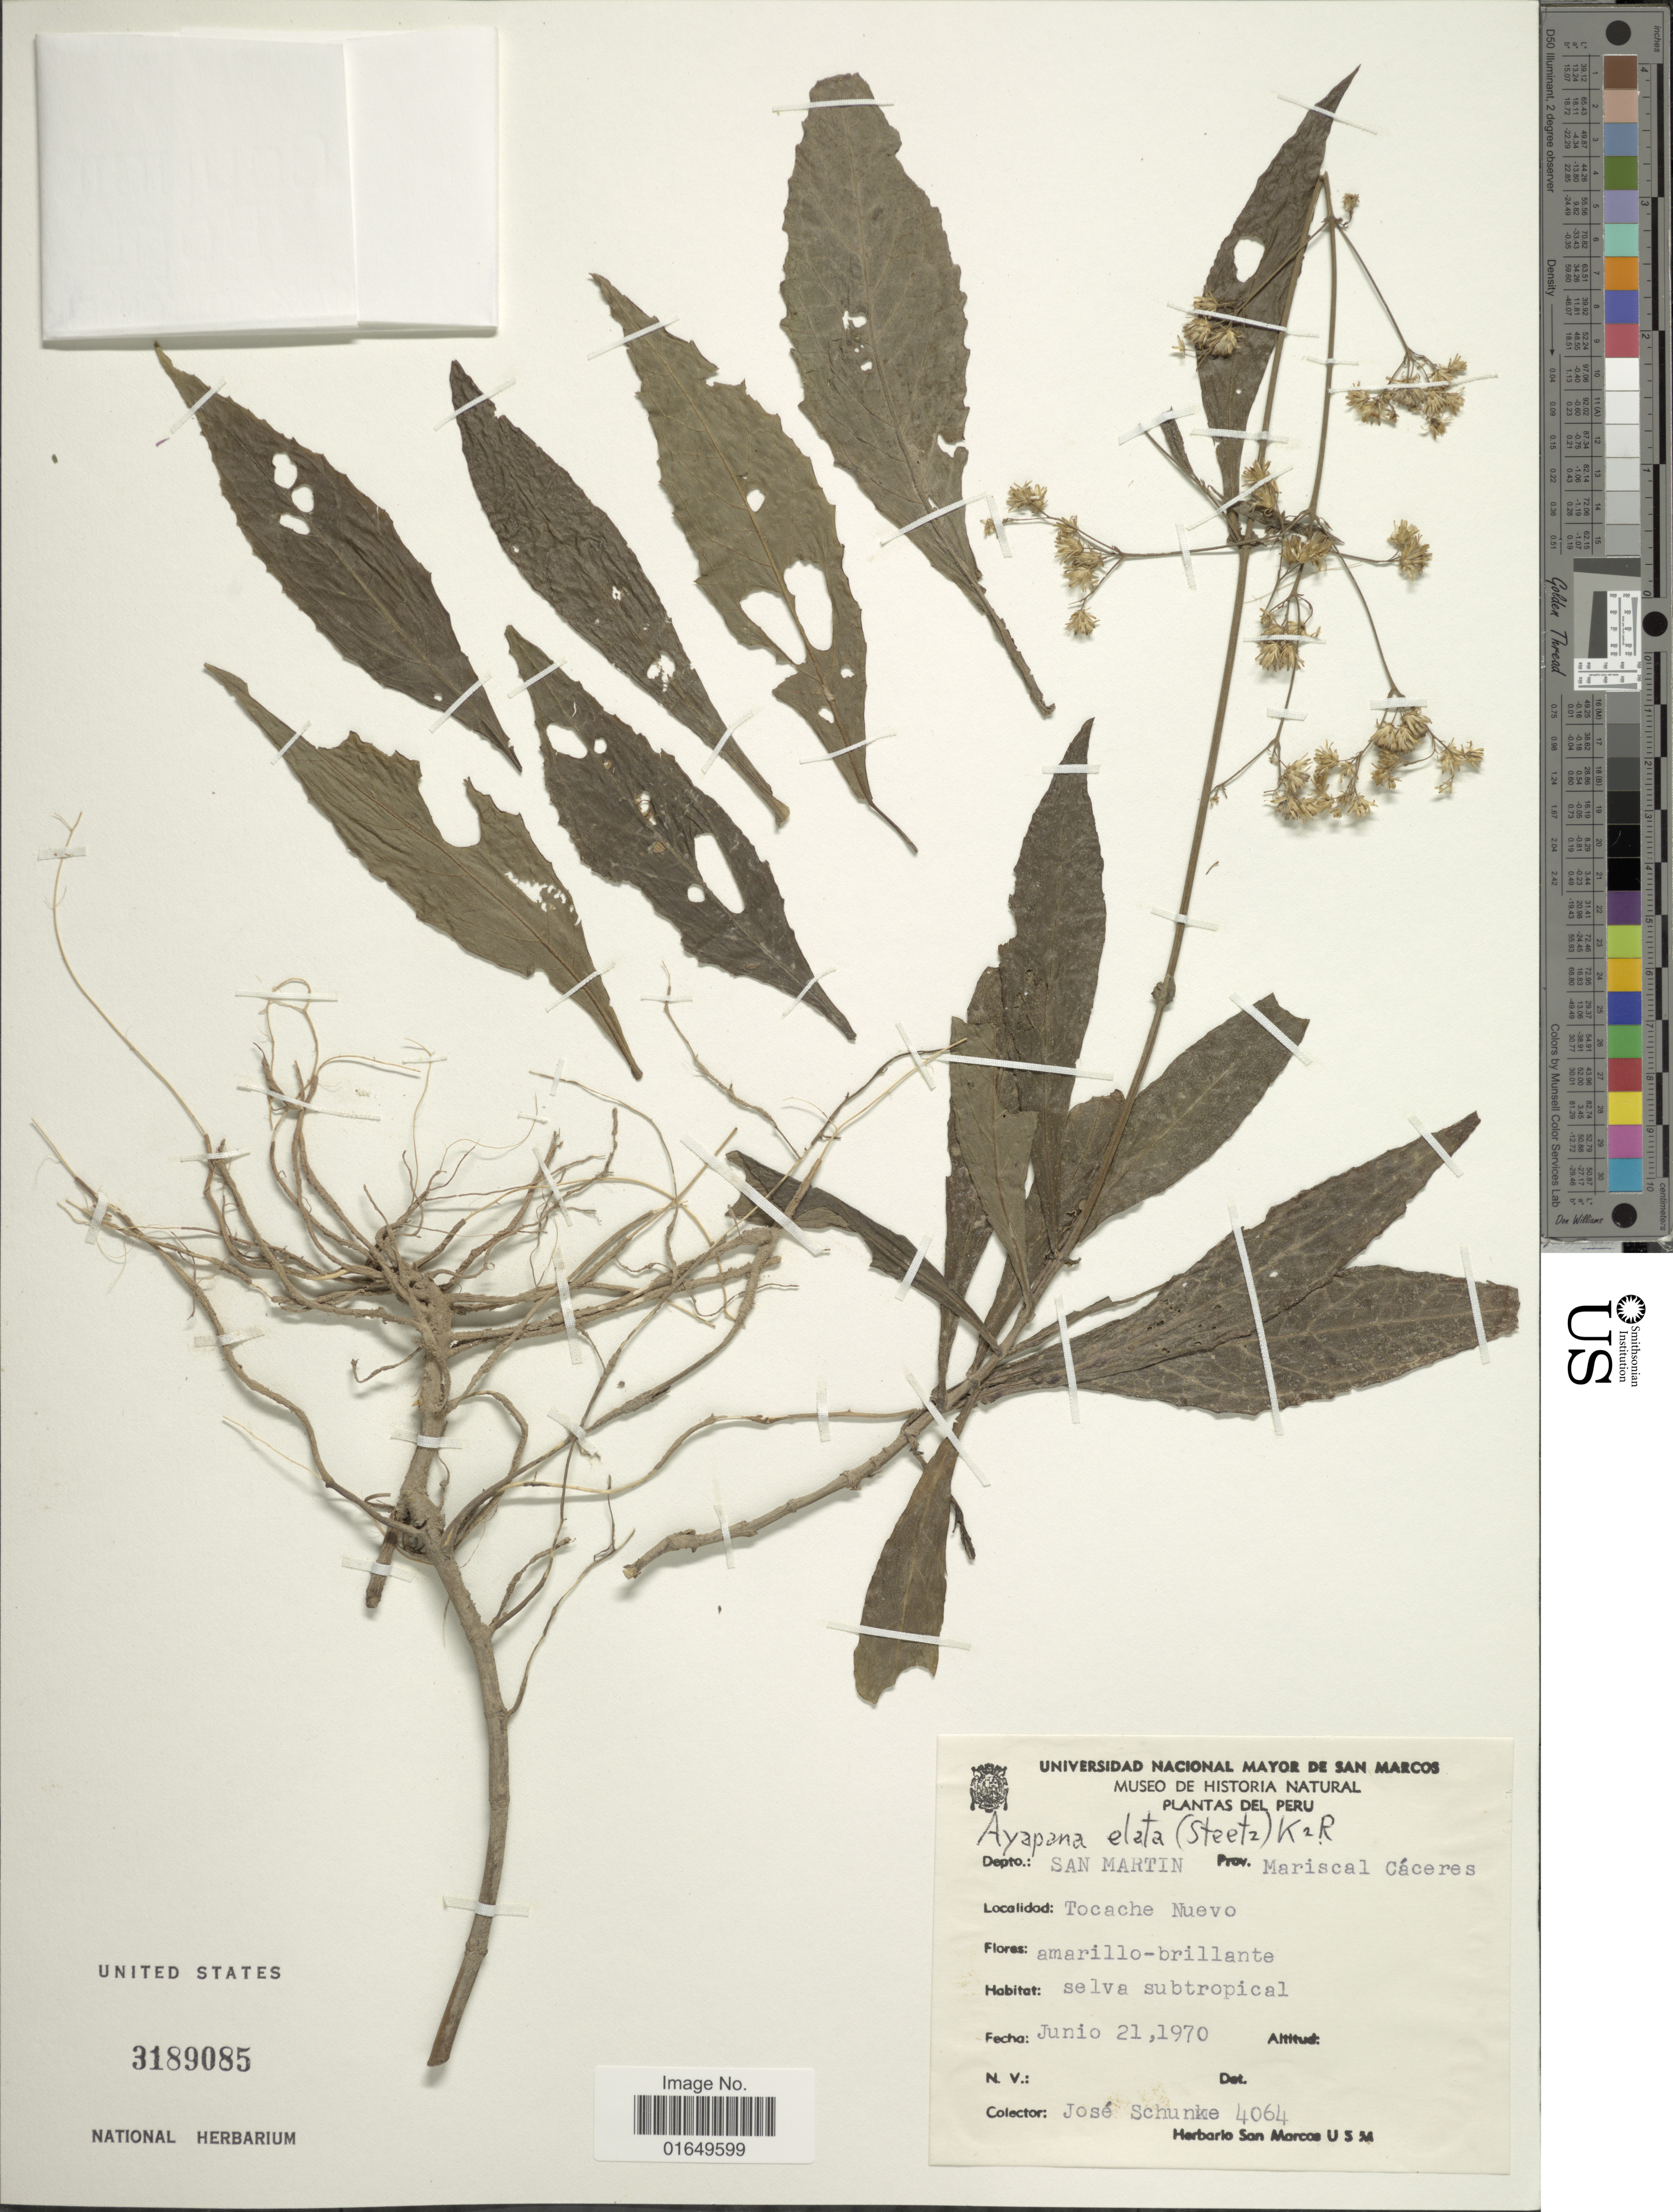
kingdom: Plantae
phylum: Tracheophyta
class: Magnoliopsida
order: Asterales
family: Asteraceae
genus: Ayapana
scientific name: Ayapana elata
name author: (Steetz) R.M. King & H. Rob.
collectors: J. M. Schunke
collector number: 4064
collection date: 1970-06-21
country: Peru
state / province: San Martín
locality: Prov. Mariscal Cáceres. Tocache Nuevo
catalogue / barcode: US 3189085